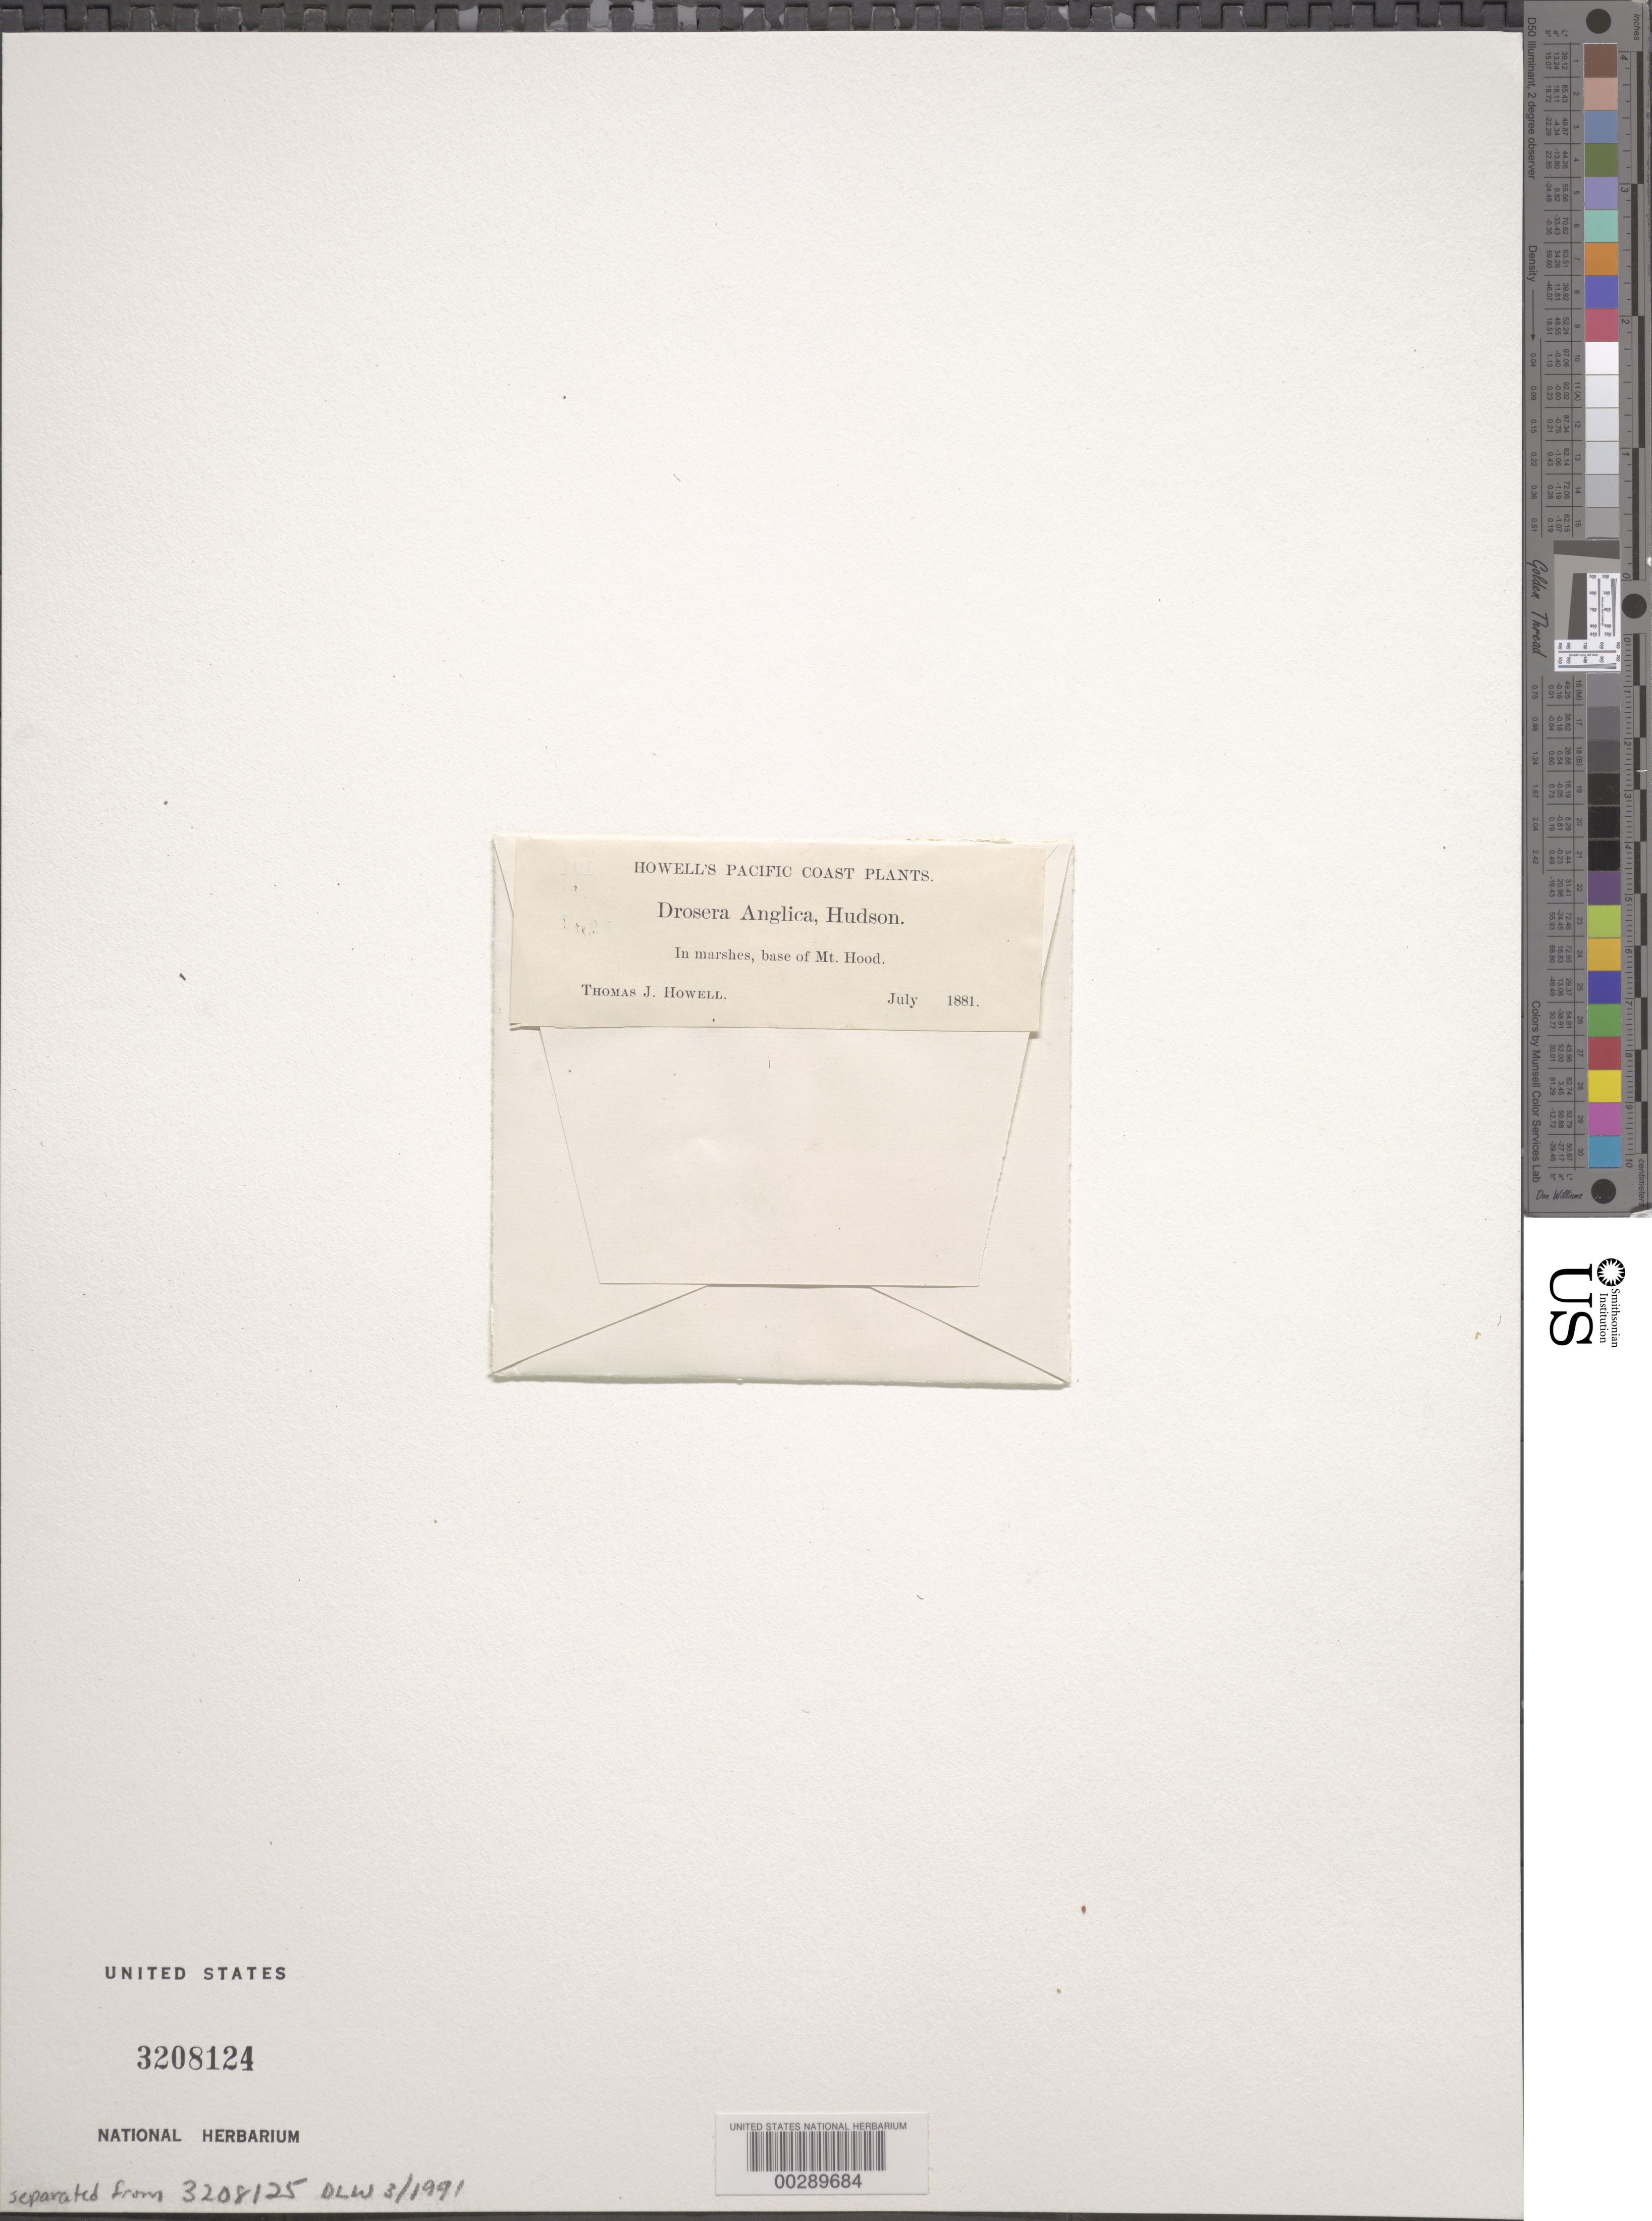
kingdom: Plantae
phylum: Tracheophyta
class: Magnoliopsida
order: Caryophyllales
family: Droseraceae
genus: Drosera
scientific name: Drosera anglica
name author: Huds.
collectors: T. J. Howell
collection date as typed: Jul 1881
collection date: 1881-07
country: United States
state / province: Oregon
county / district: Hood River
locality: Base of mt hood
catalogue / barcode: US 3208124